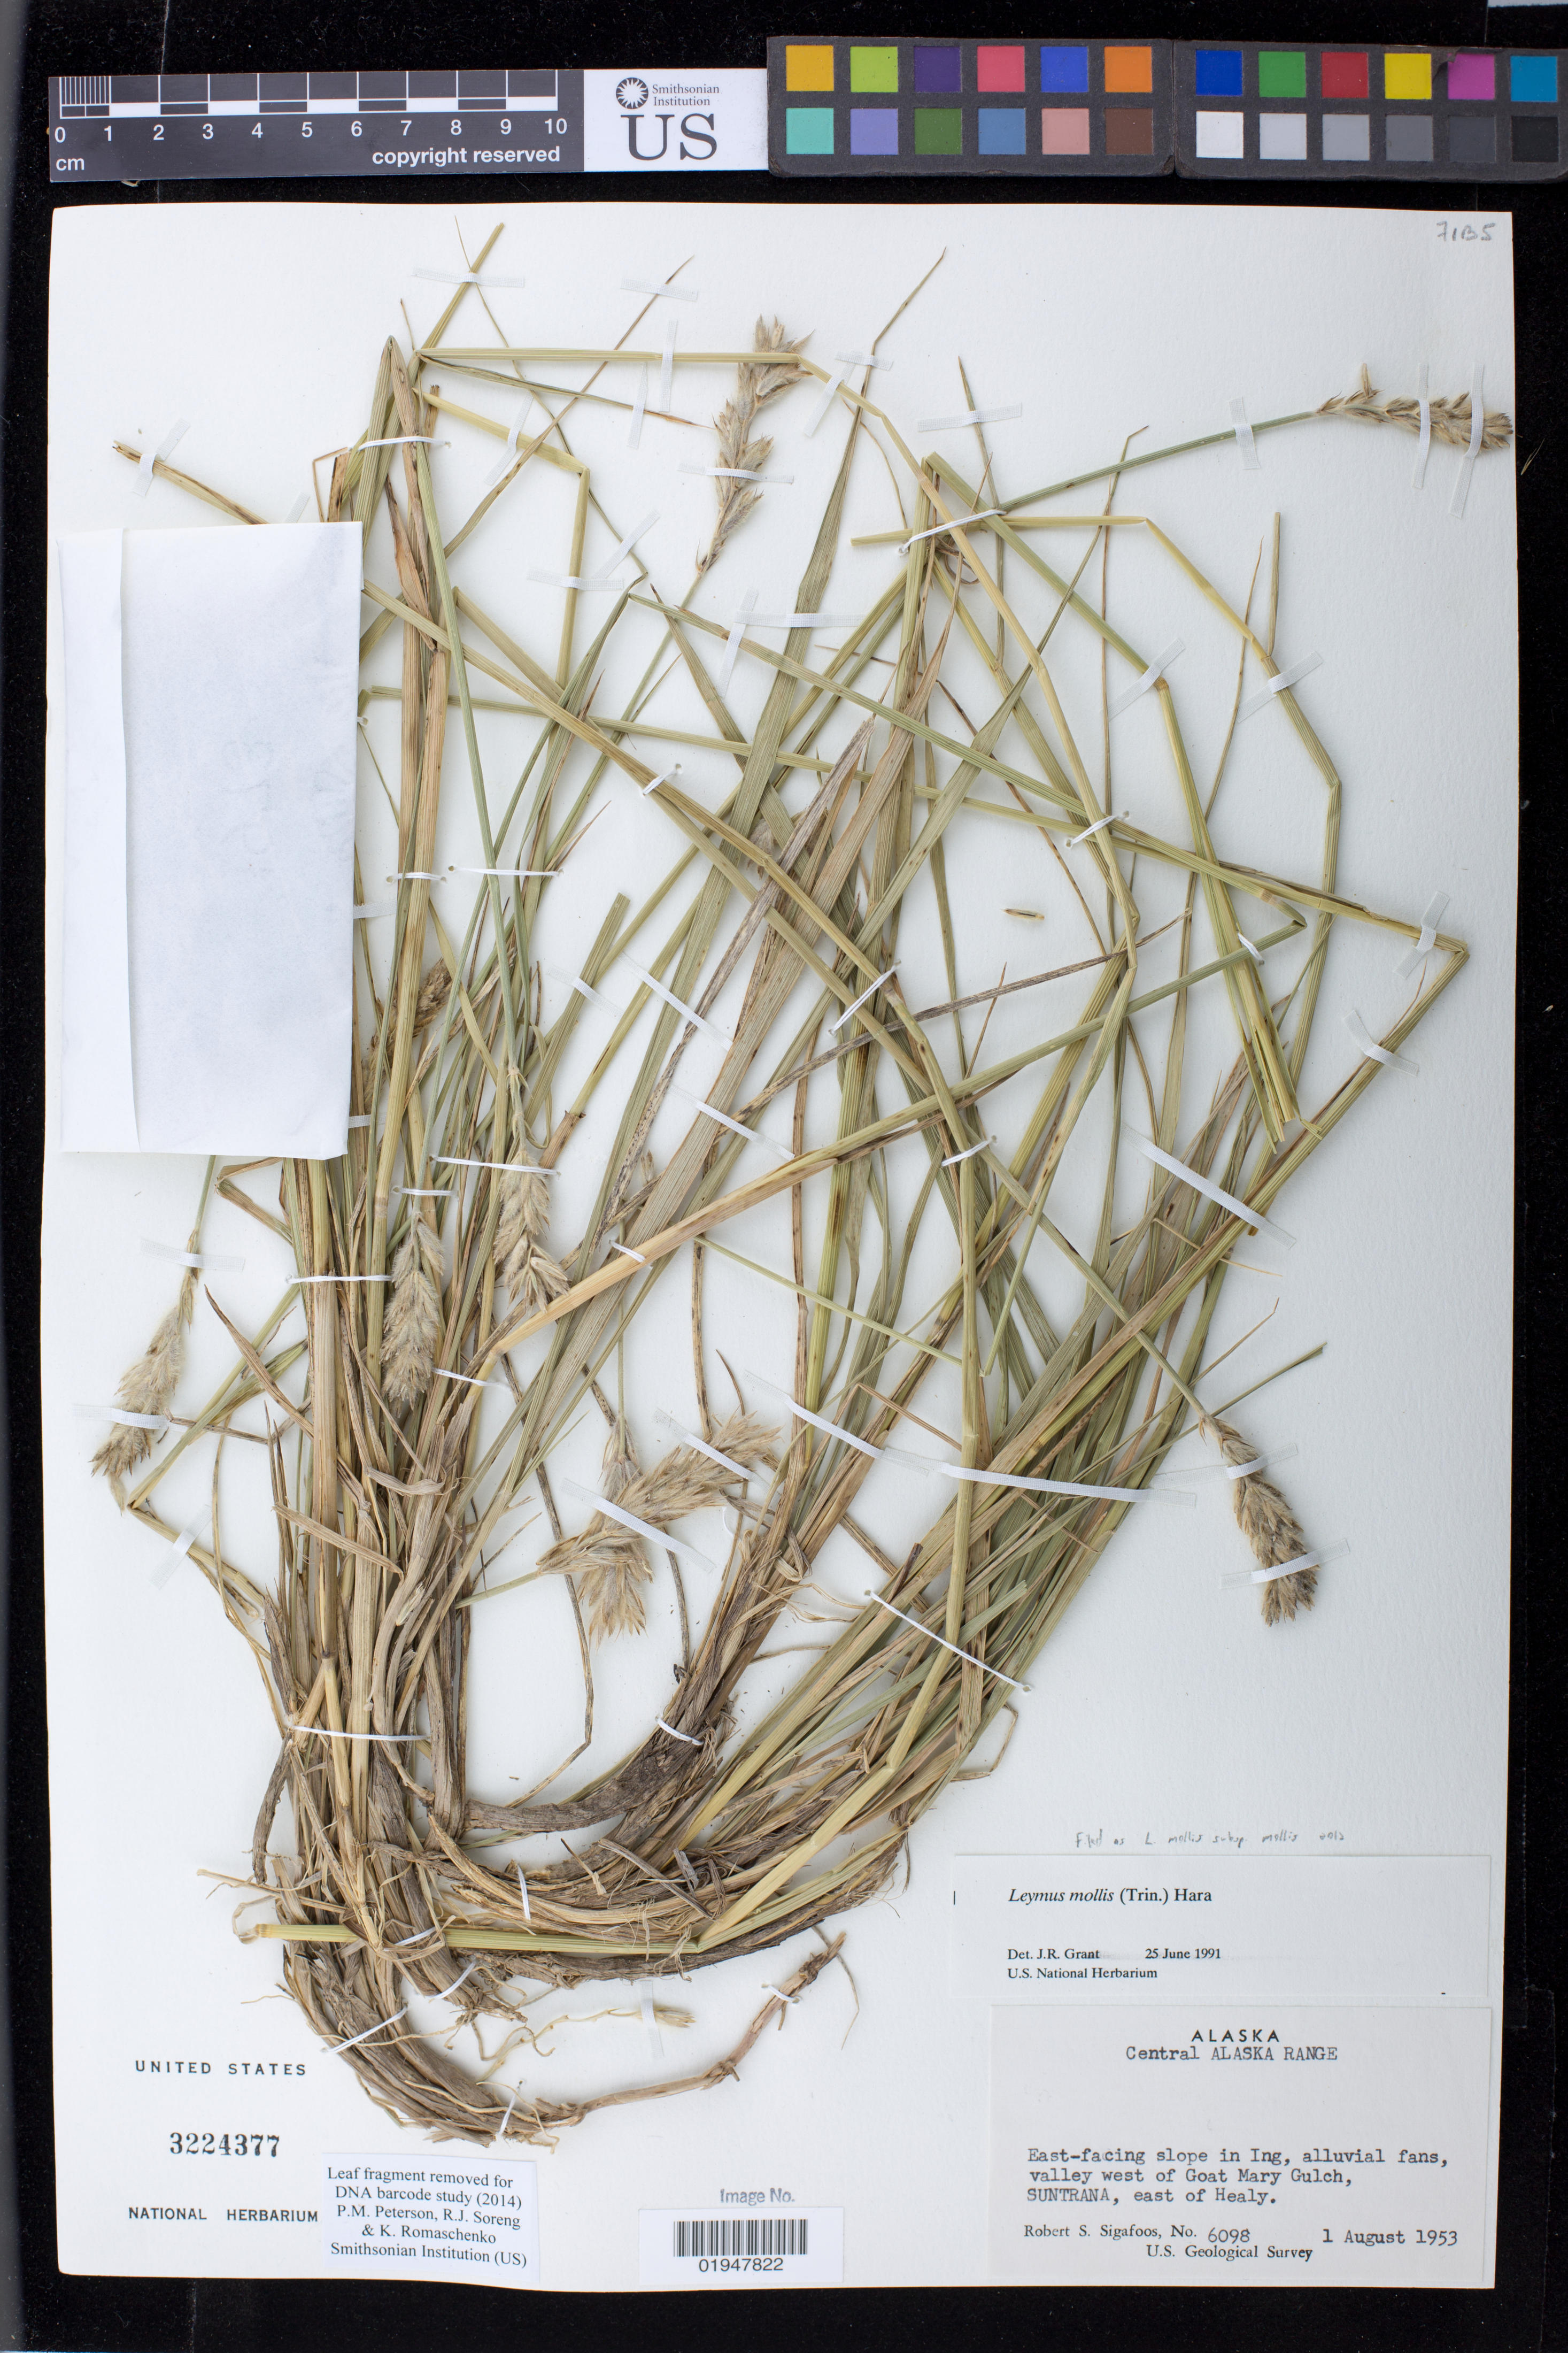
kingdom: Plantae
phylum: Tracheophyta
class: Liliopsida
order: Poales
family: Poaceae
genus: Leymus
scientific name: Leymus mollis subsp. mollis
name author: (Trin.) Pilg.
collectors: R. Sigafoos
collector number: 6098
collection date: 1953-08-01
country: United States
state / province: Alaska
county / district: Denali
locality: East-facing slope in Ing, valley west of Goat Mary Gulch, SUNTRANA, east of Healy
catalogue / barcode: US 3224377